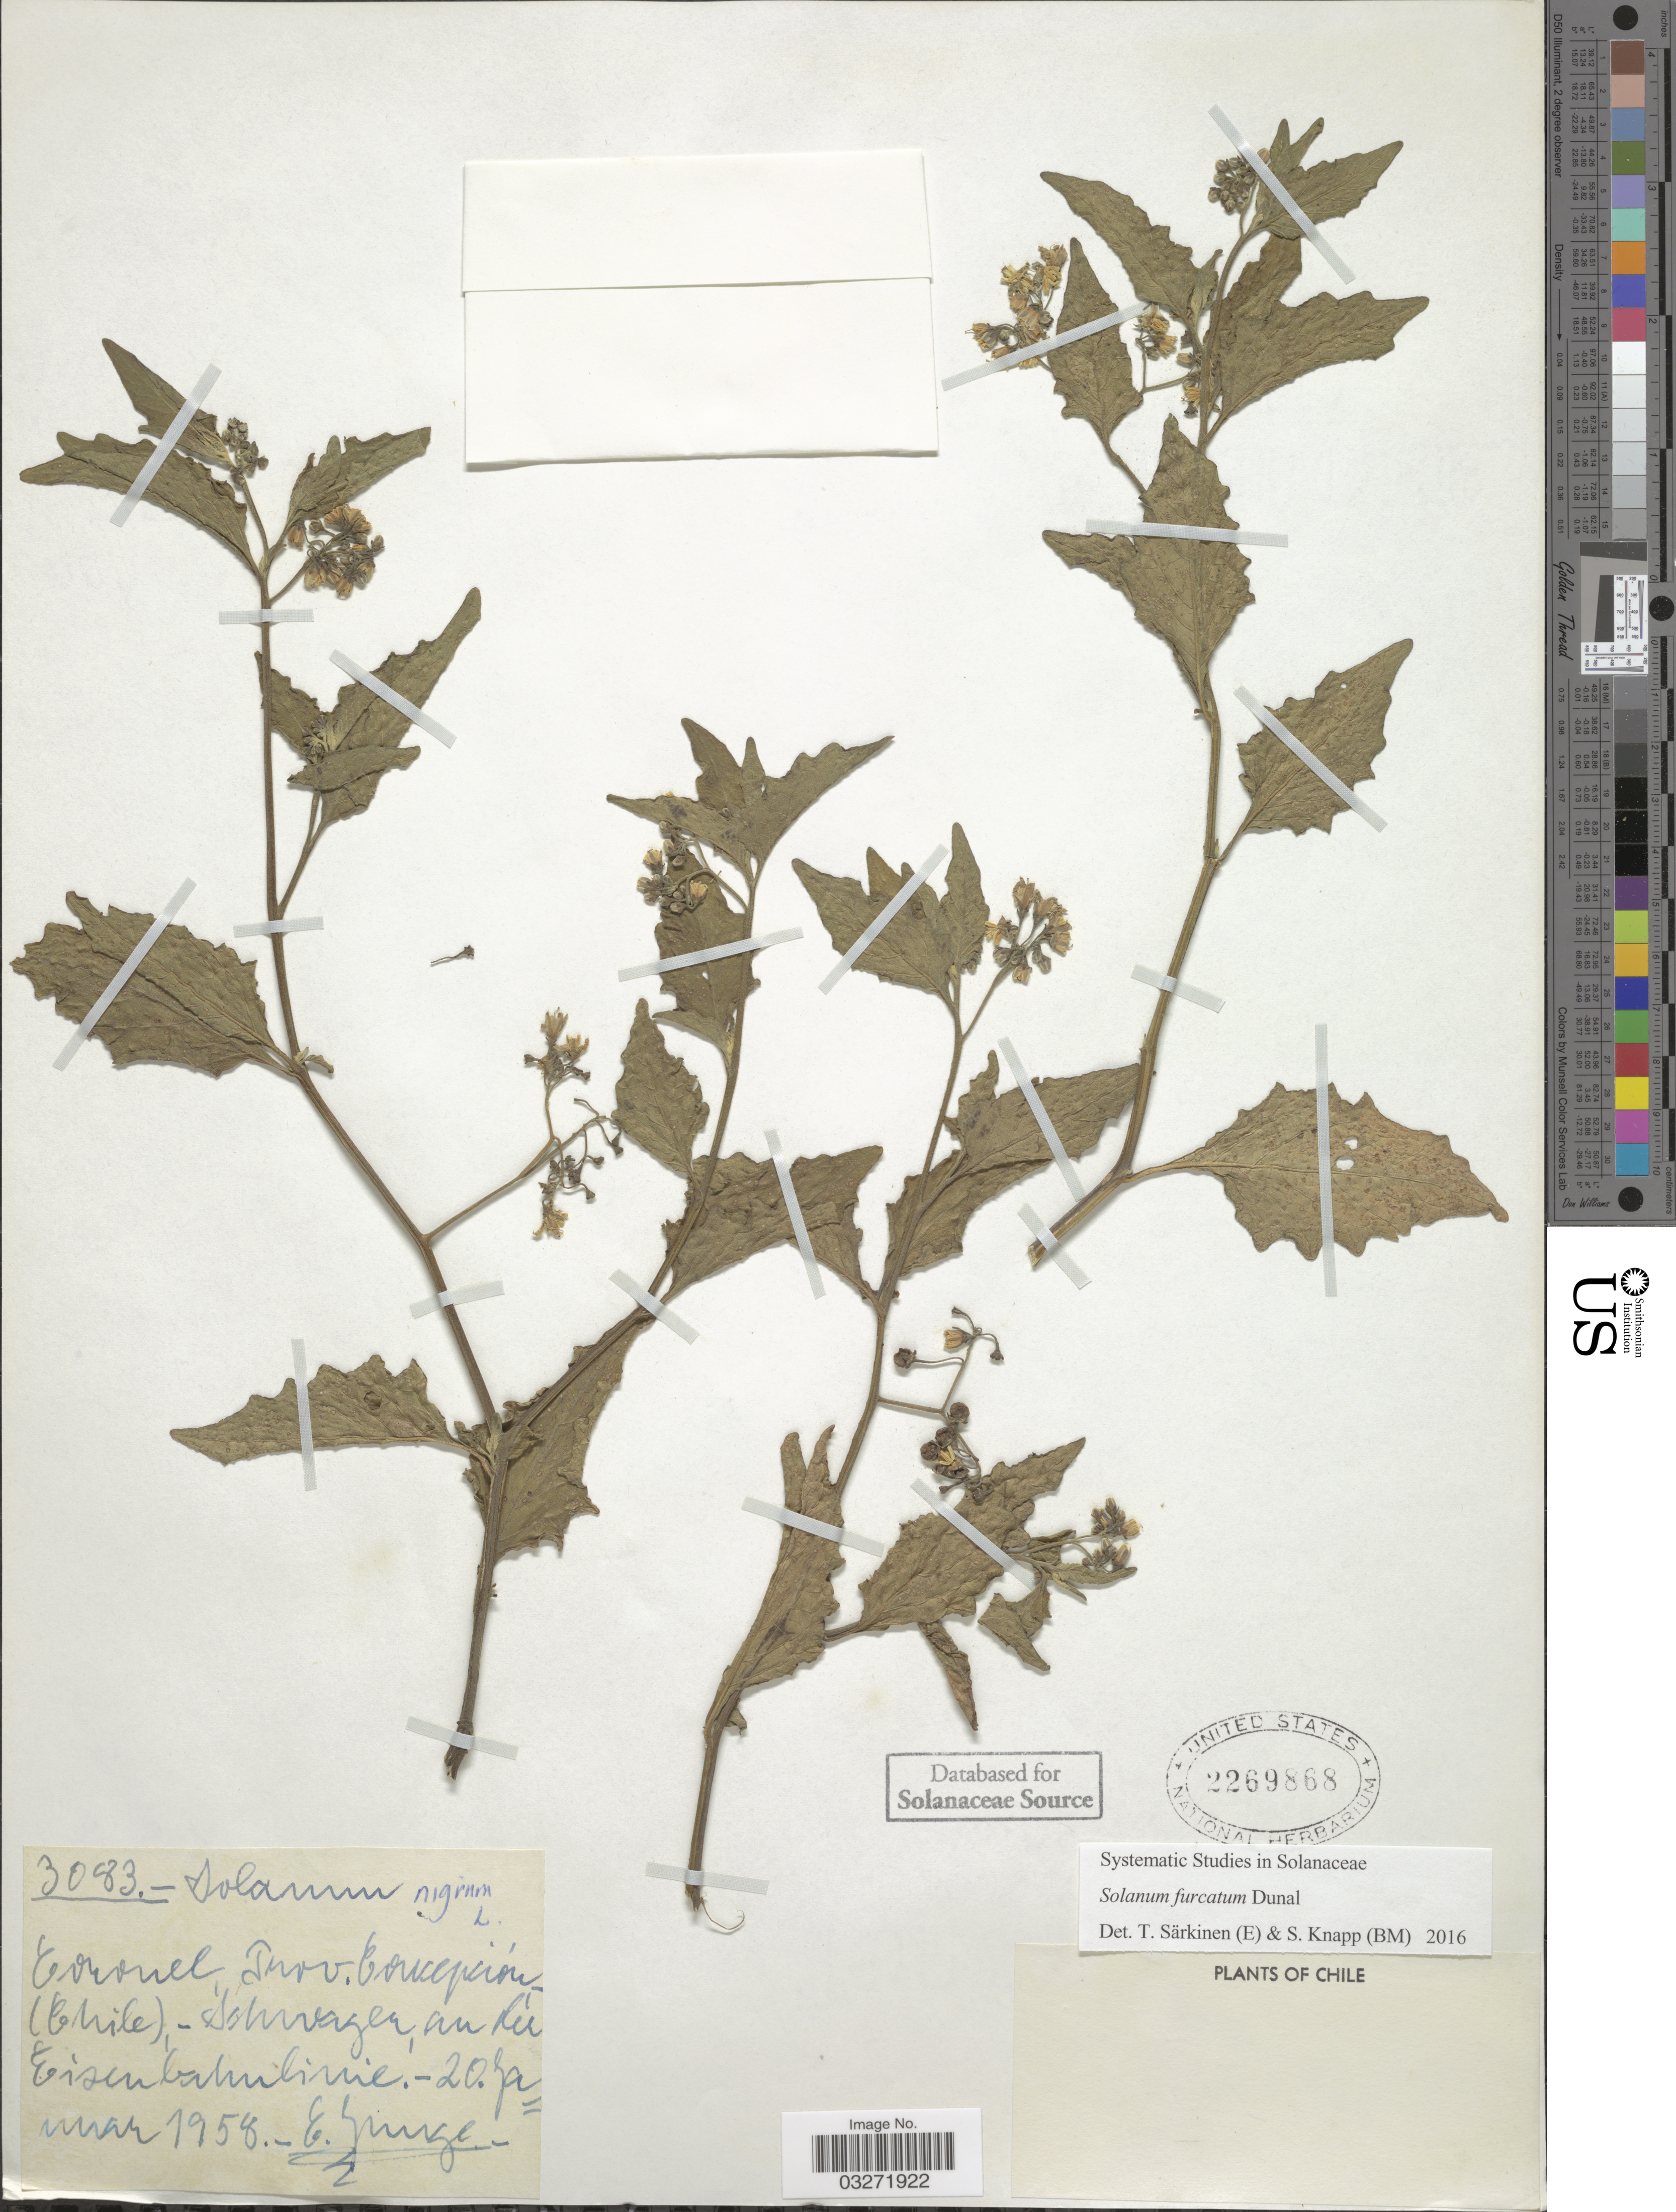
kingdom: Plantae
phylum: Tracheophyta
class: Magnoliopsida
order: Solanales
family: Solanaceae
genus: Solanum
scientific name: Solanum furcatum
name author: Dunal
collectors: E. Junge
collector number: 3083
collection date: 1958-01-20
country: Chile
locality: Coronel Prov. Concepción (Chile) - Schvager [interpreted], an der eisenbahnlinie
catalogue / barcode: US 2269868